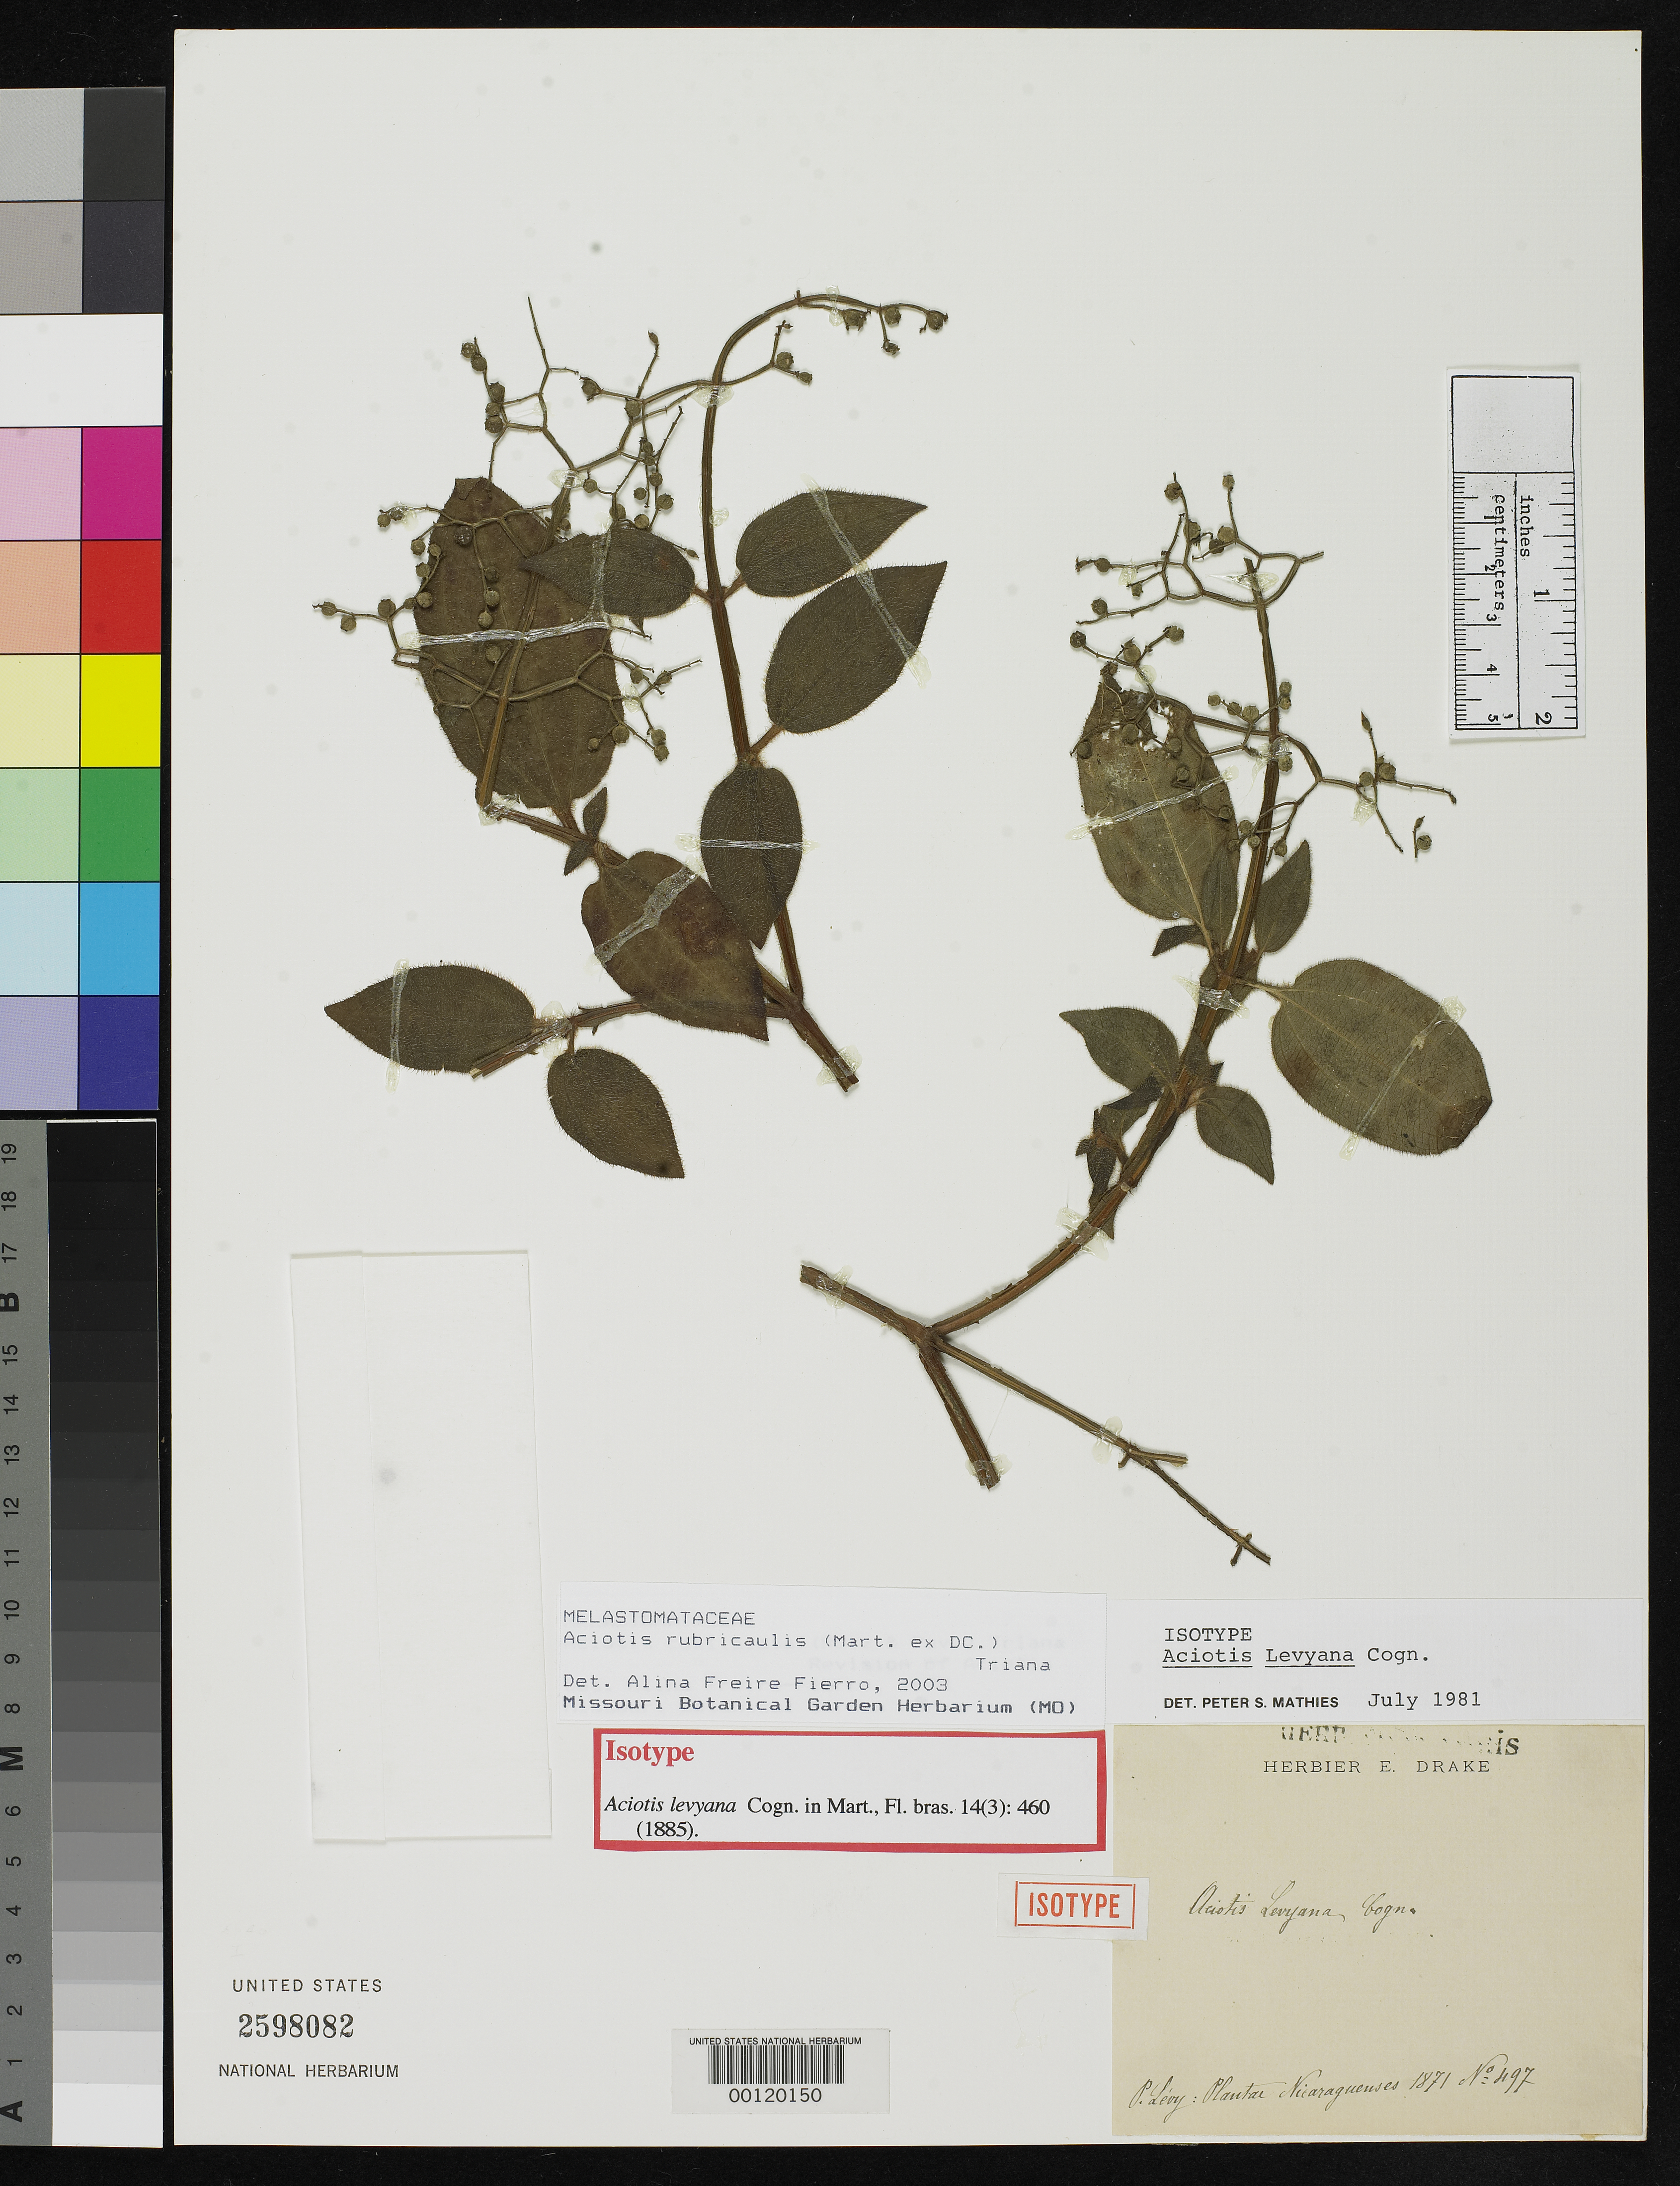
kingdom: Plantae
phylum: Tracheophyta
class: Magnoliopsida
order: Myrtales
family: Melastomataceae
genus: Aciotis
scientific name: Aciotis levyana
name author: Cogn. in Mart.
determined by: Freire-Fierro, A.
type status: Isotype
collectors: P. Levy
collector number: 497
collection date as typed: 1871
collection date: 1871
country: Nicaragua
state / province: Chontales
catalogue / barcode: US 2598082